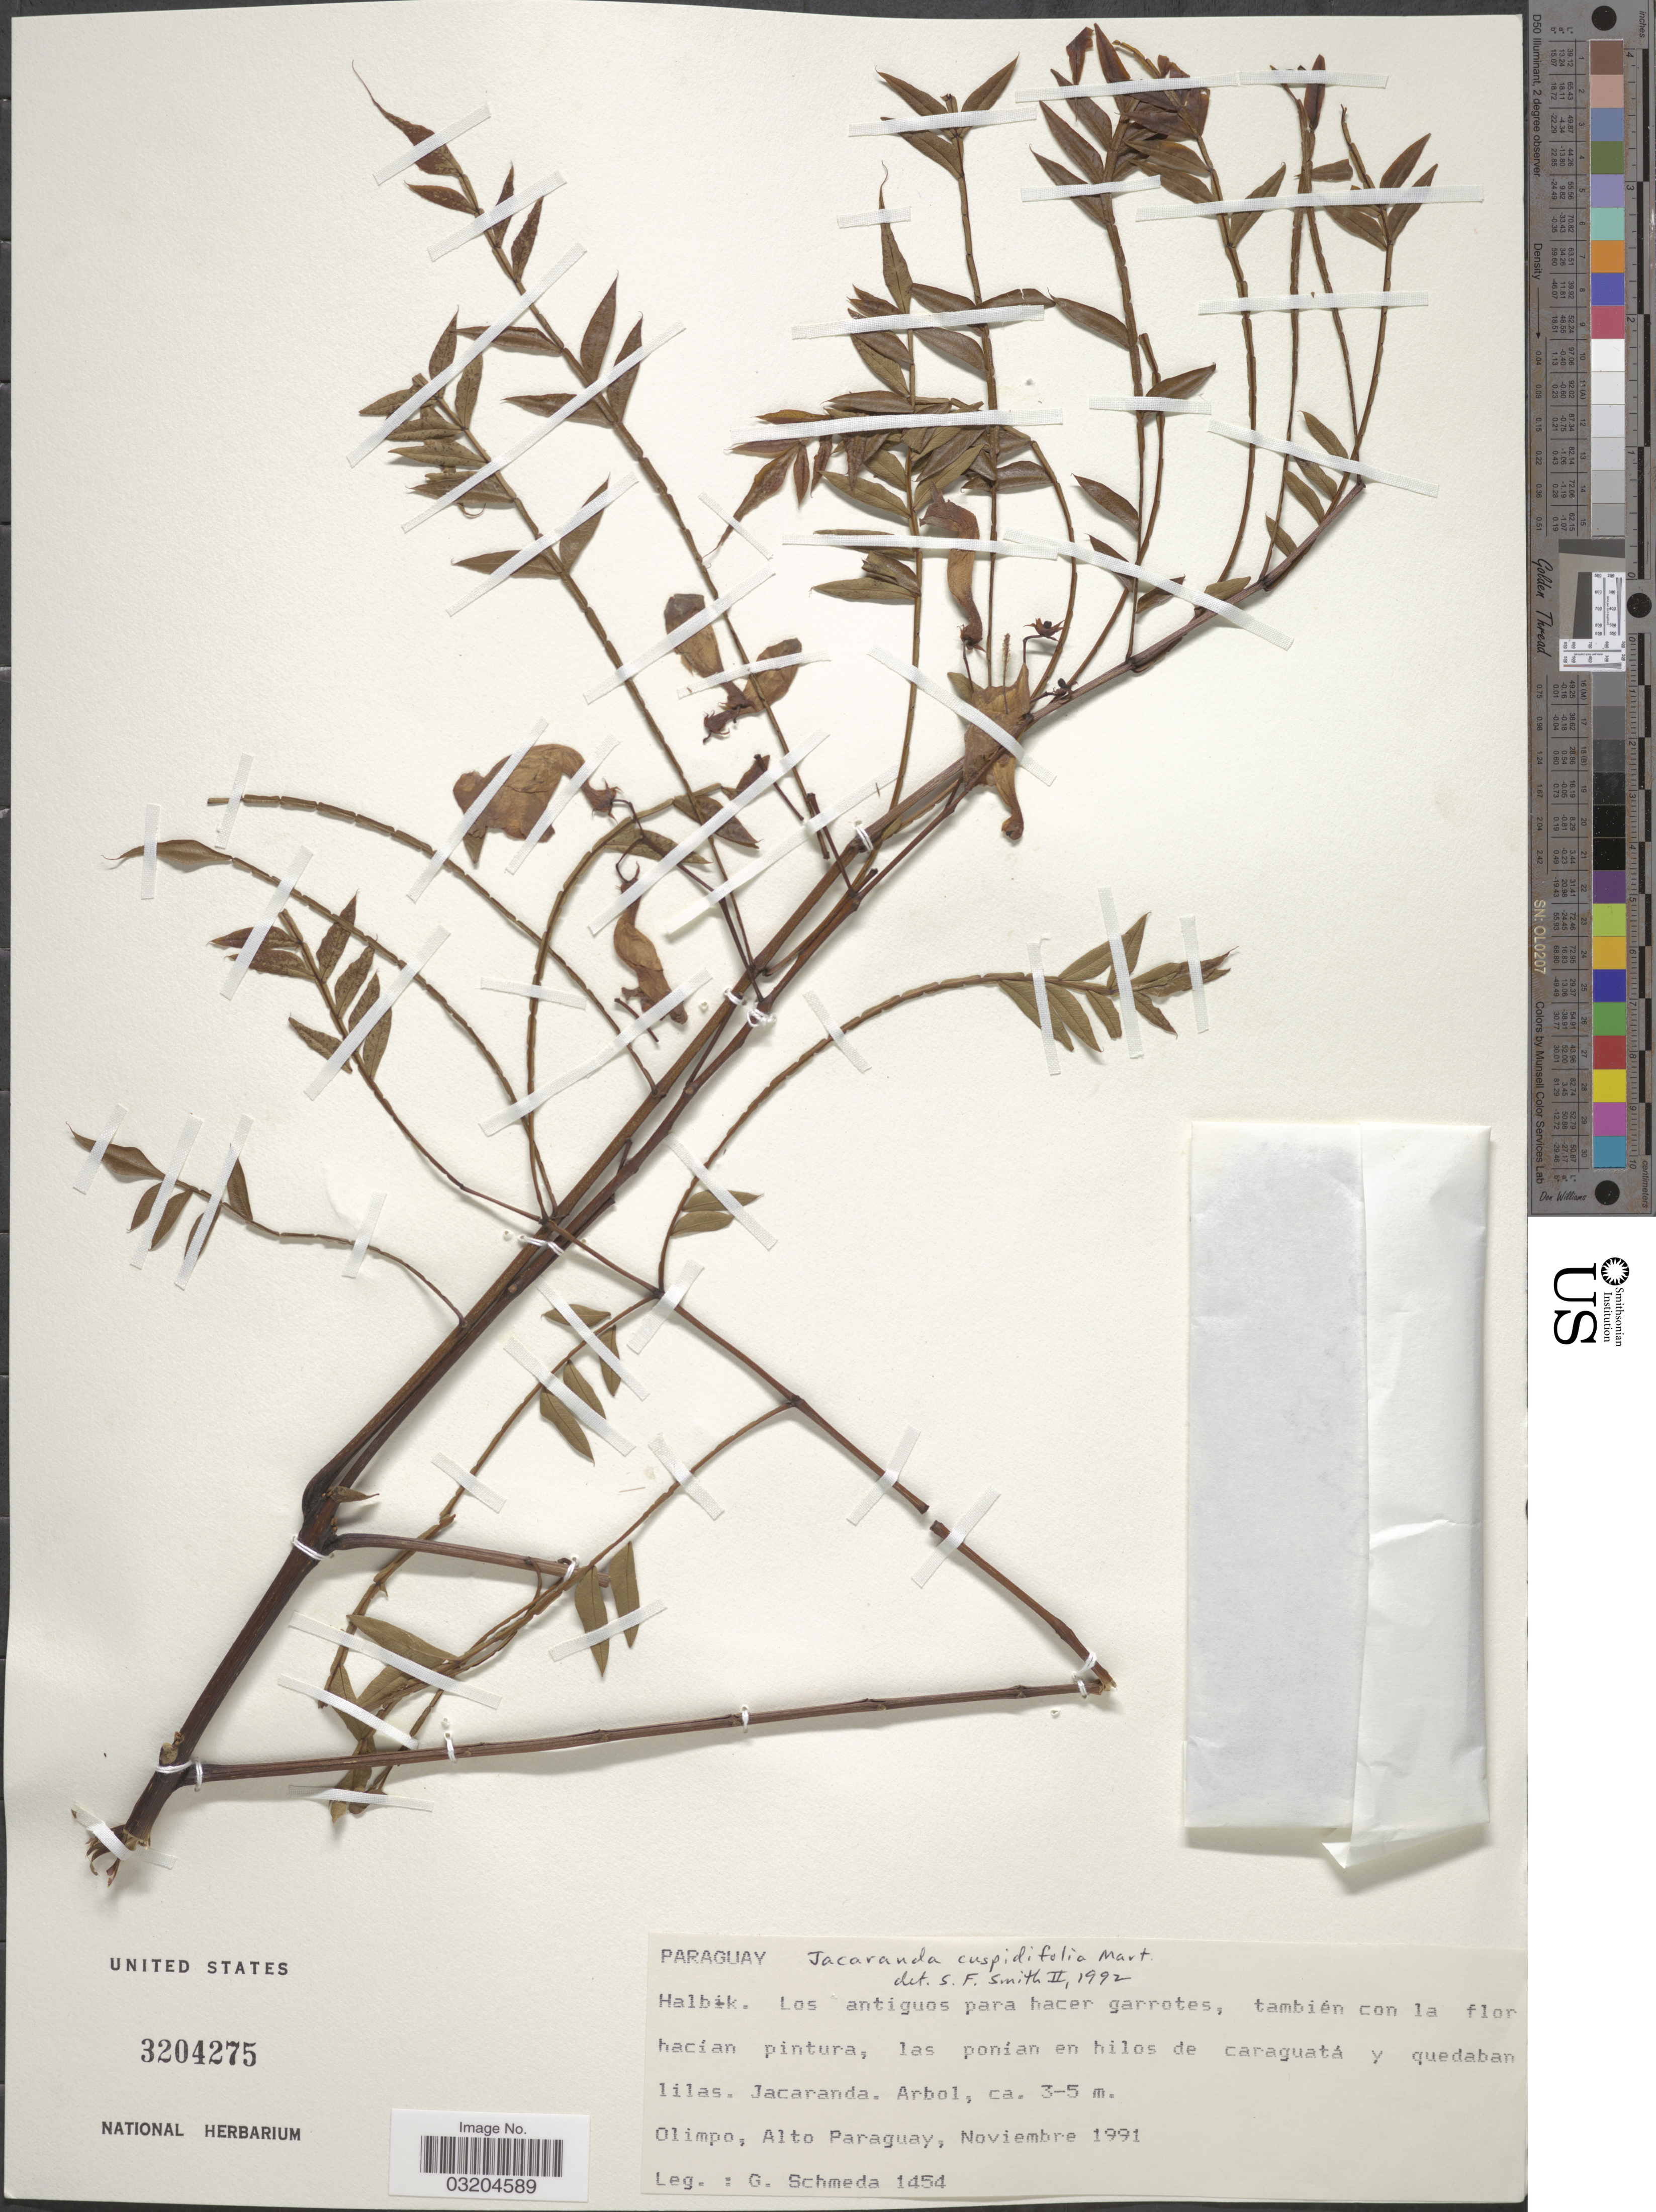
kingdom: Plantae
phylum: Tracheophyta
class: Magnoliopsida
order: Lamiales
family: Bignoniaceae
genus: Jacaranda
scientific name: Jacaranda cuspidifolia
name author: Mart.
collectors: G. Schmeda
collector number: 1454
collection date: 1991-11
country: Paraguay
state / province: Alto Paraguay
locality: Olimpo.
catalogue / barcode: US 3204275